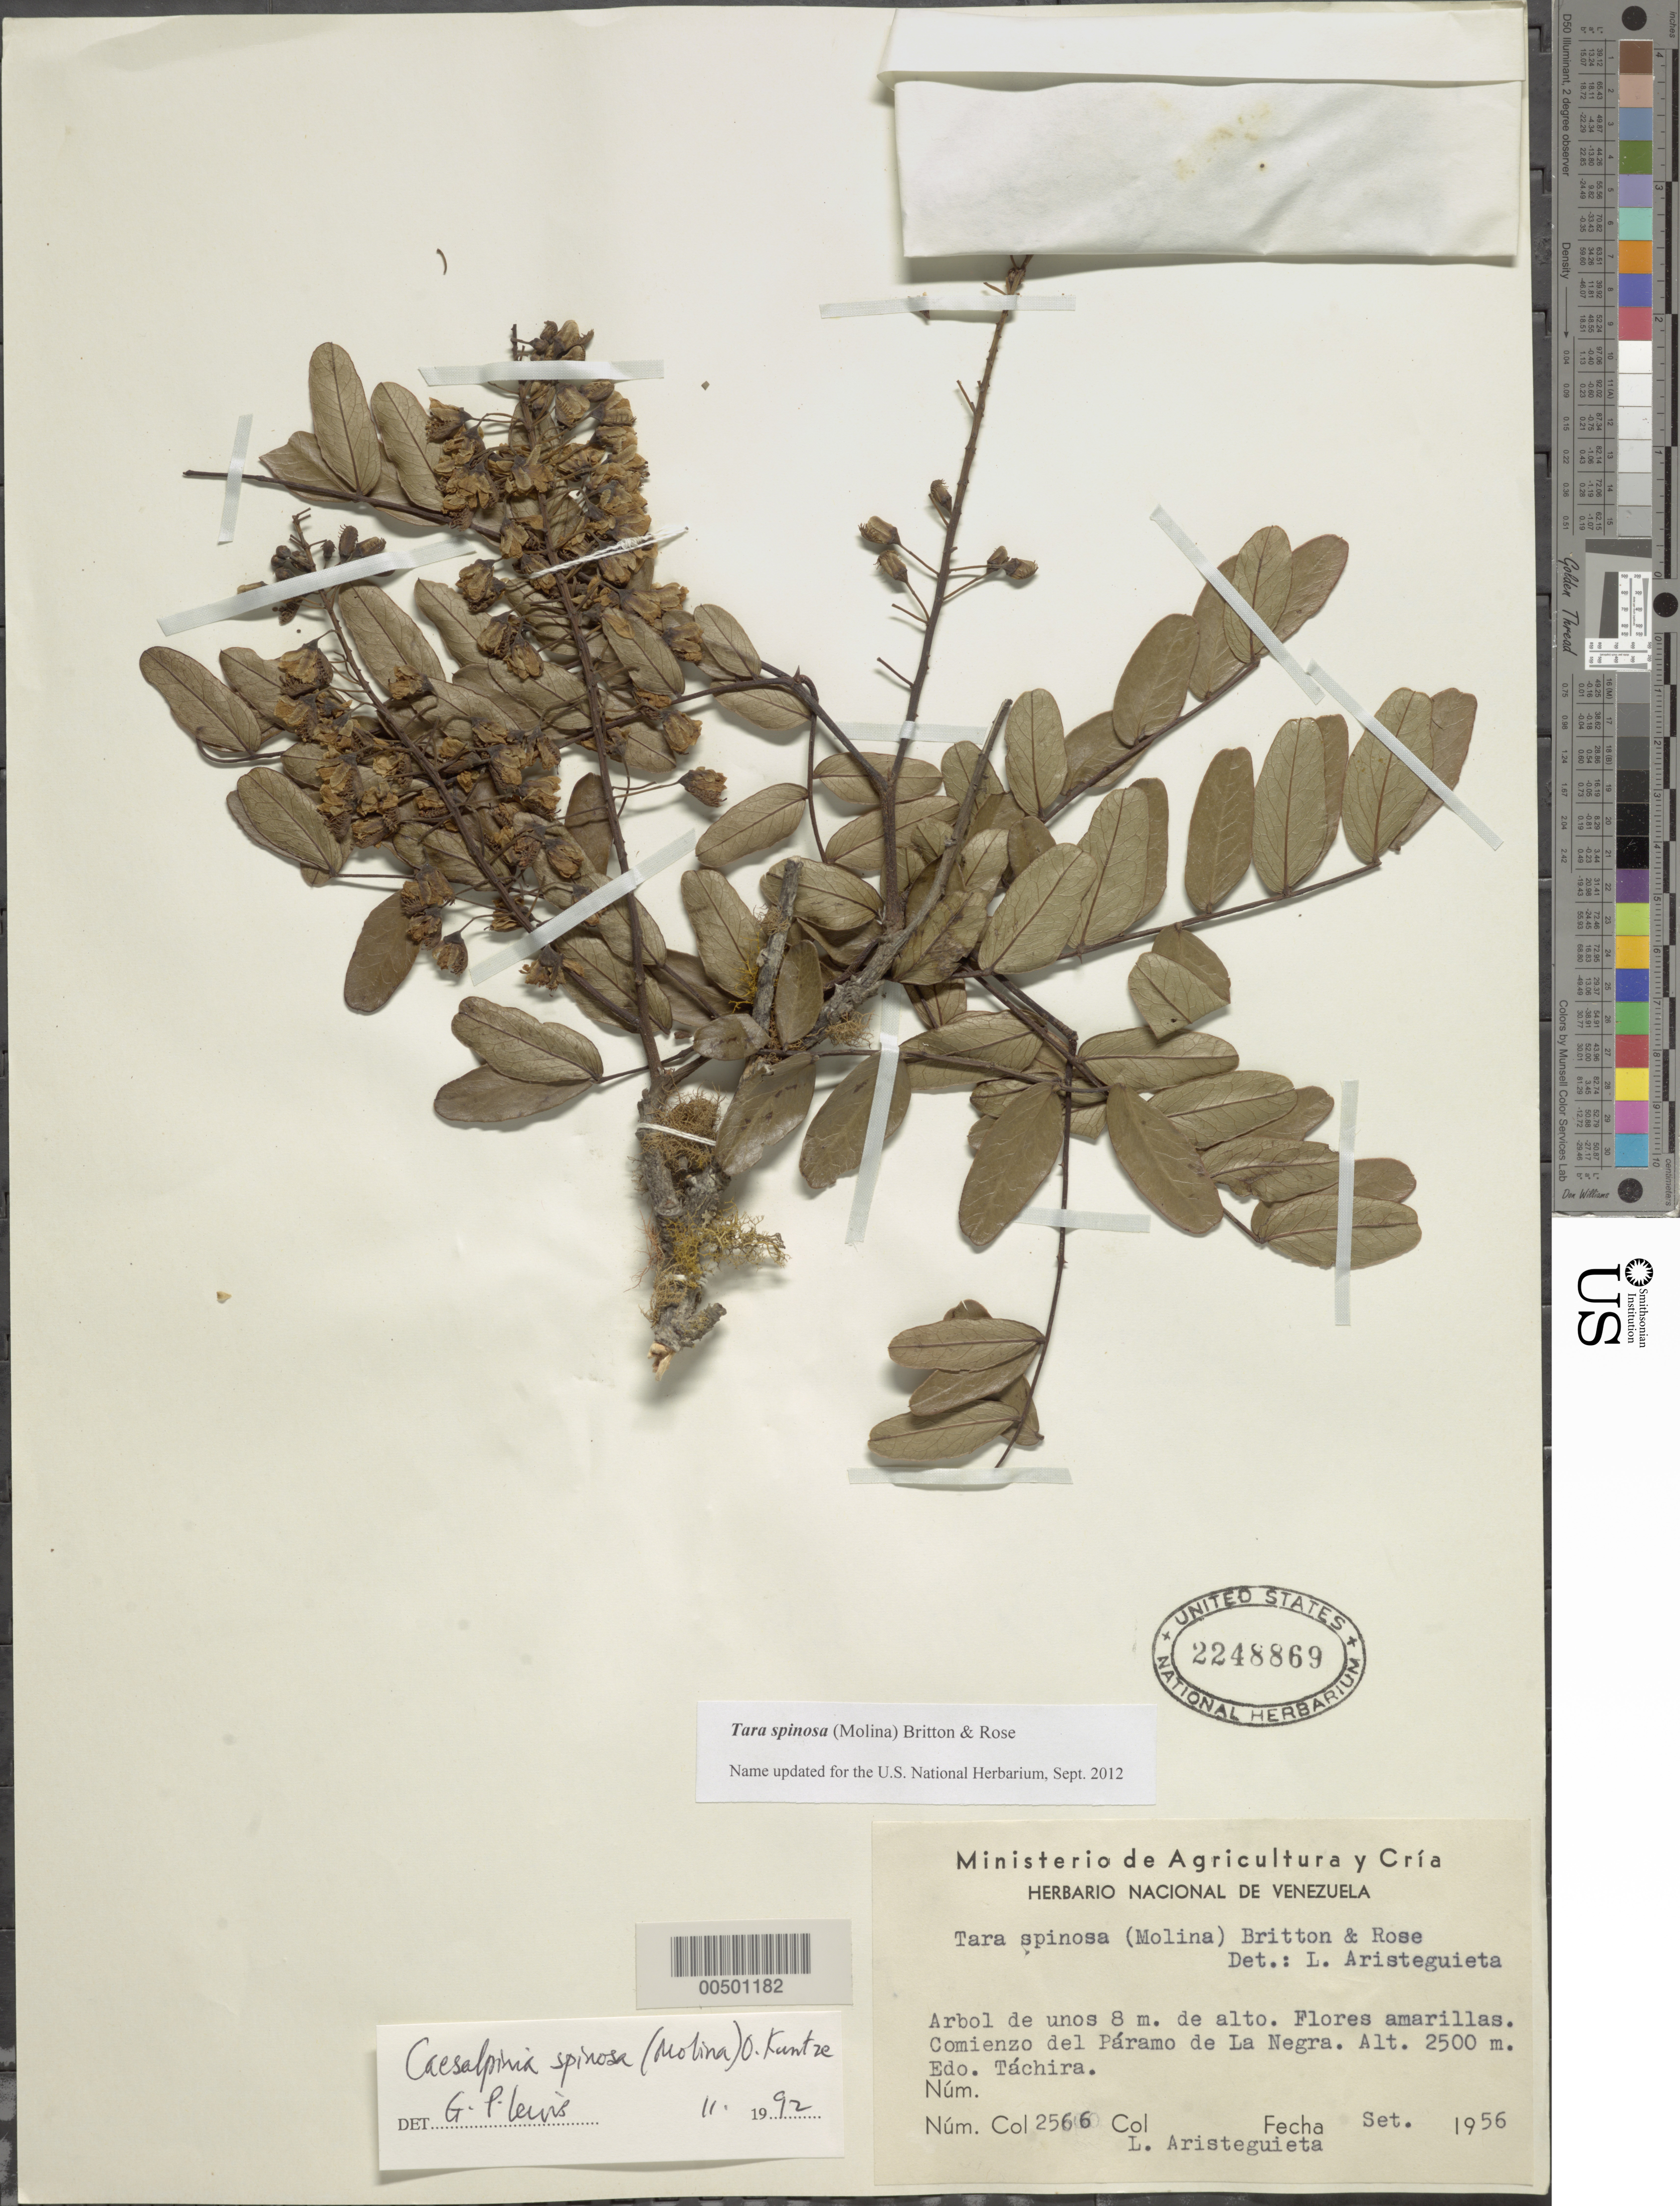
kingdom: Plantae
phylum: Tracheophyta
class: Magnoliopsida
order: Fabales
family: Fabaceae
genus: Tara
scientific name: Tara spinosa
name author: (Molina) Britton & Rose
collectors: L. Aristeguieta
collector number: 2566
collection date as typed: Sep 1956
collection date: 1956-09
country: Venezuela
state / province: Tachira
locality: Comienzo del paramo de la negra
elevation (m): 2500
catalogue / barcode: US 2248869